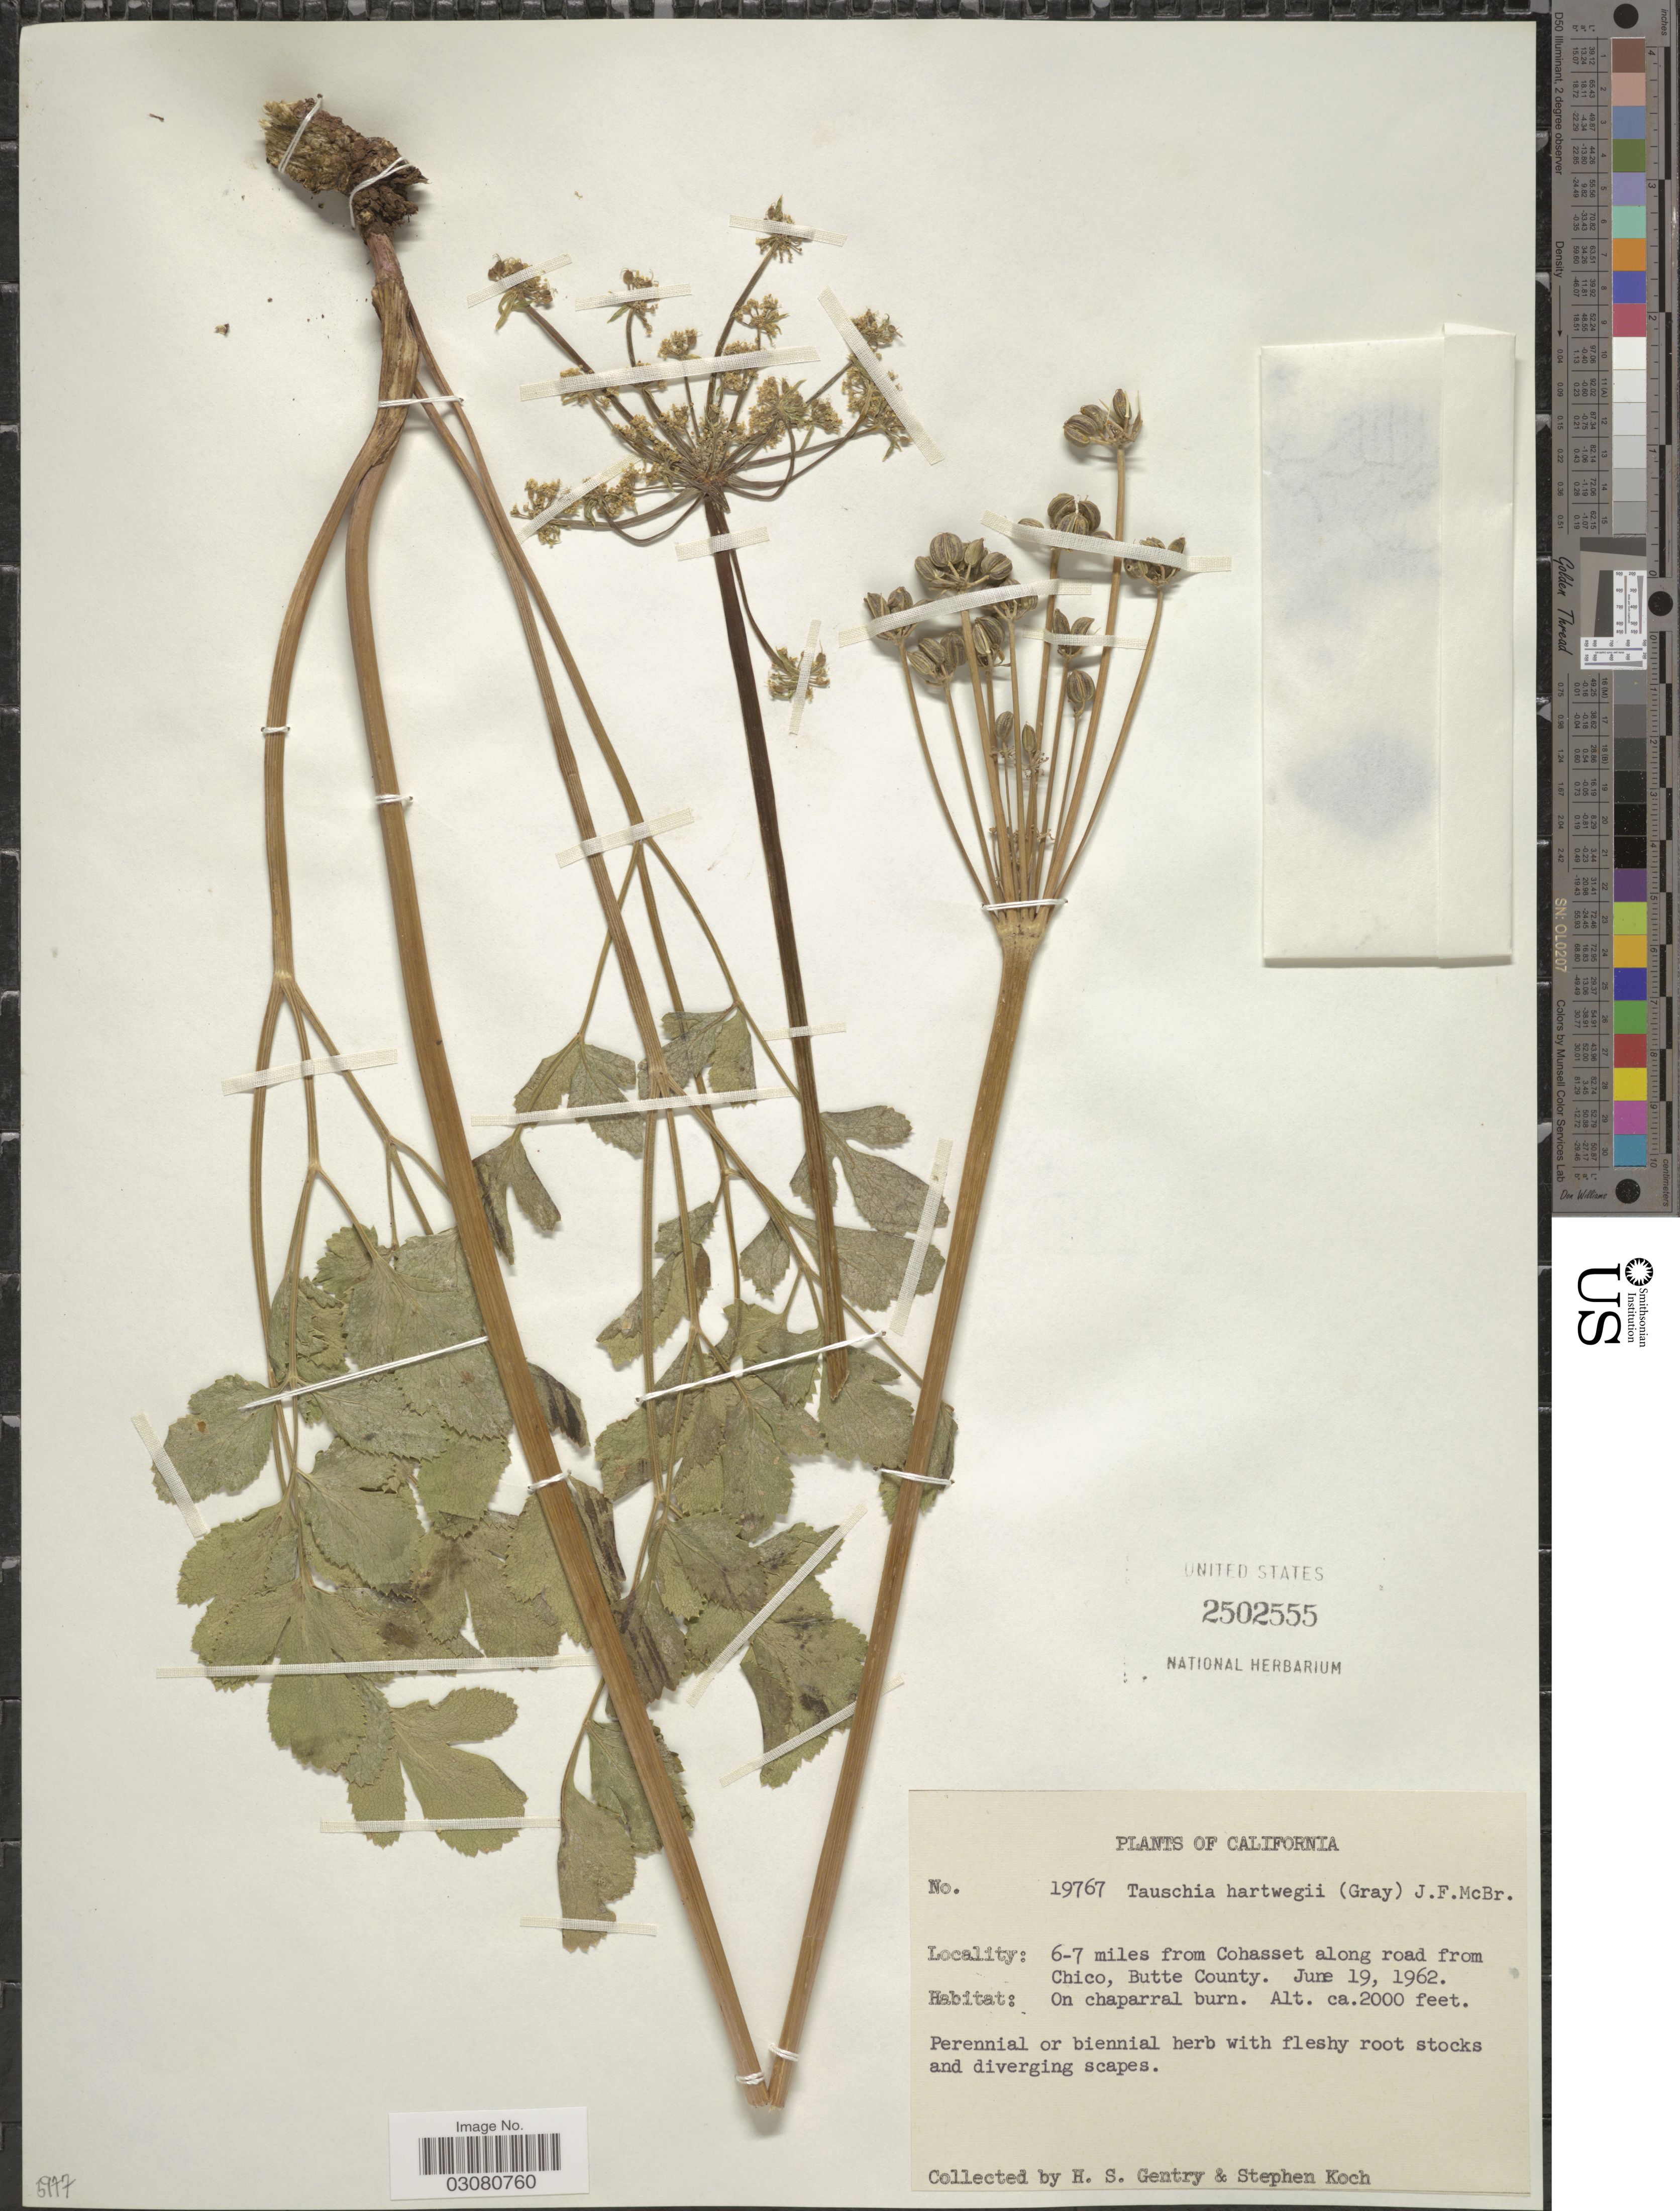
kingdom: Plantae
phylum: Tracheophyta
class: Magnoliopsida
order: Apiales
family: Apiaceae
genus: Tauschia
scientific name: Tauschia hartwegii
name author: (A. Gray) J.F. Macbr.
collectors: H. S. Gentry & S. D. Koch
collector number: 19767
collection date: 1962-06-19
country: United States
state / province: California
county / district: Butte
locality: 6-7 miles from Cohasset along road from Chico, Butte County.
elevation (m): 610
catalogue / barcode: US 2502555